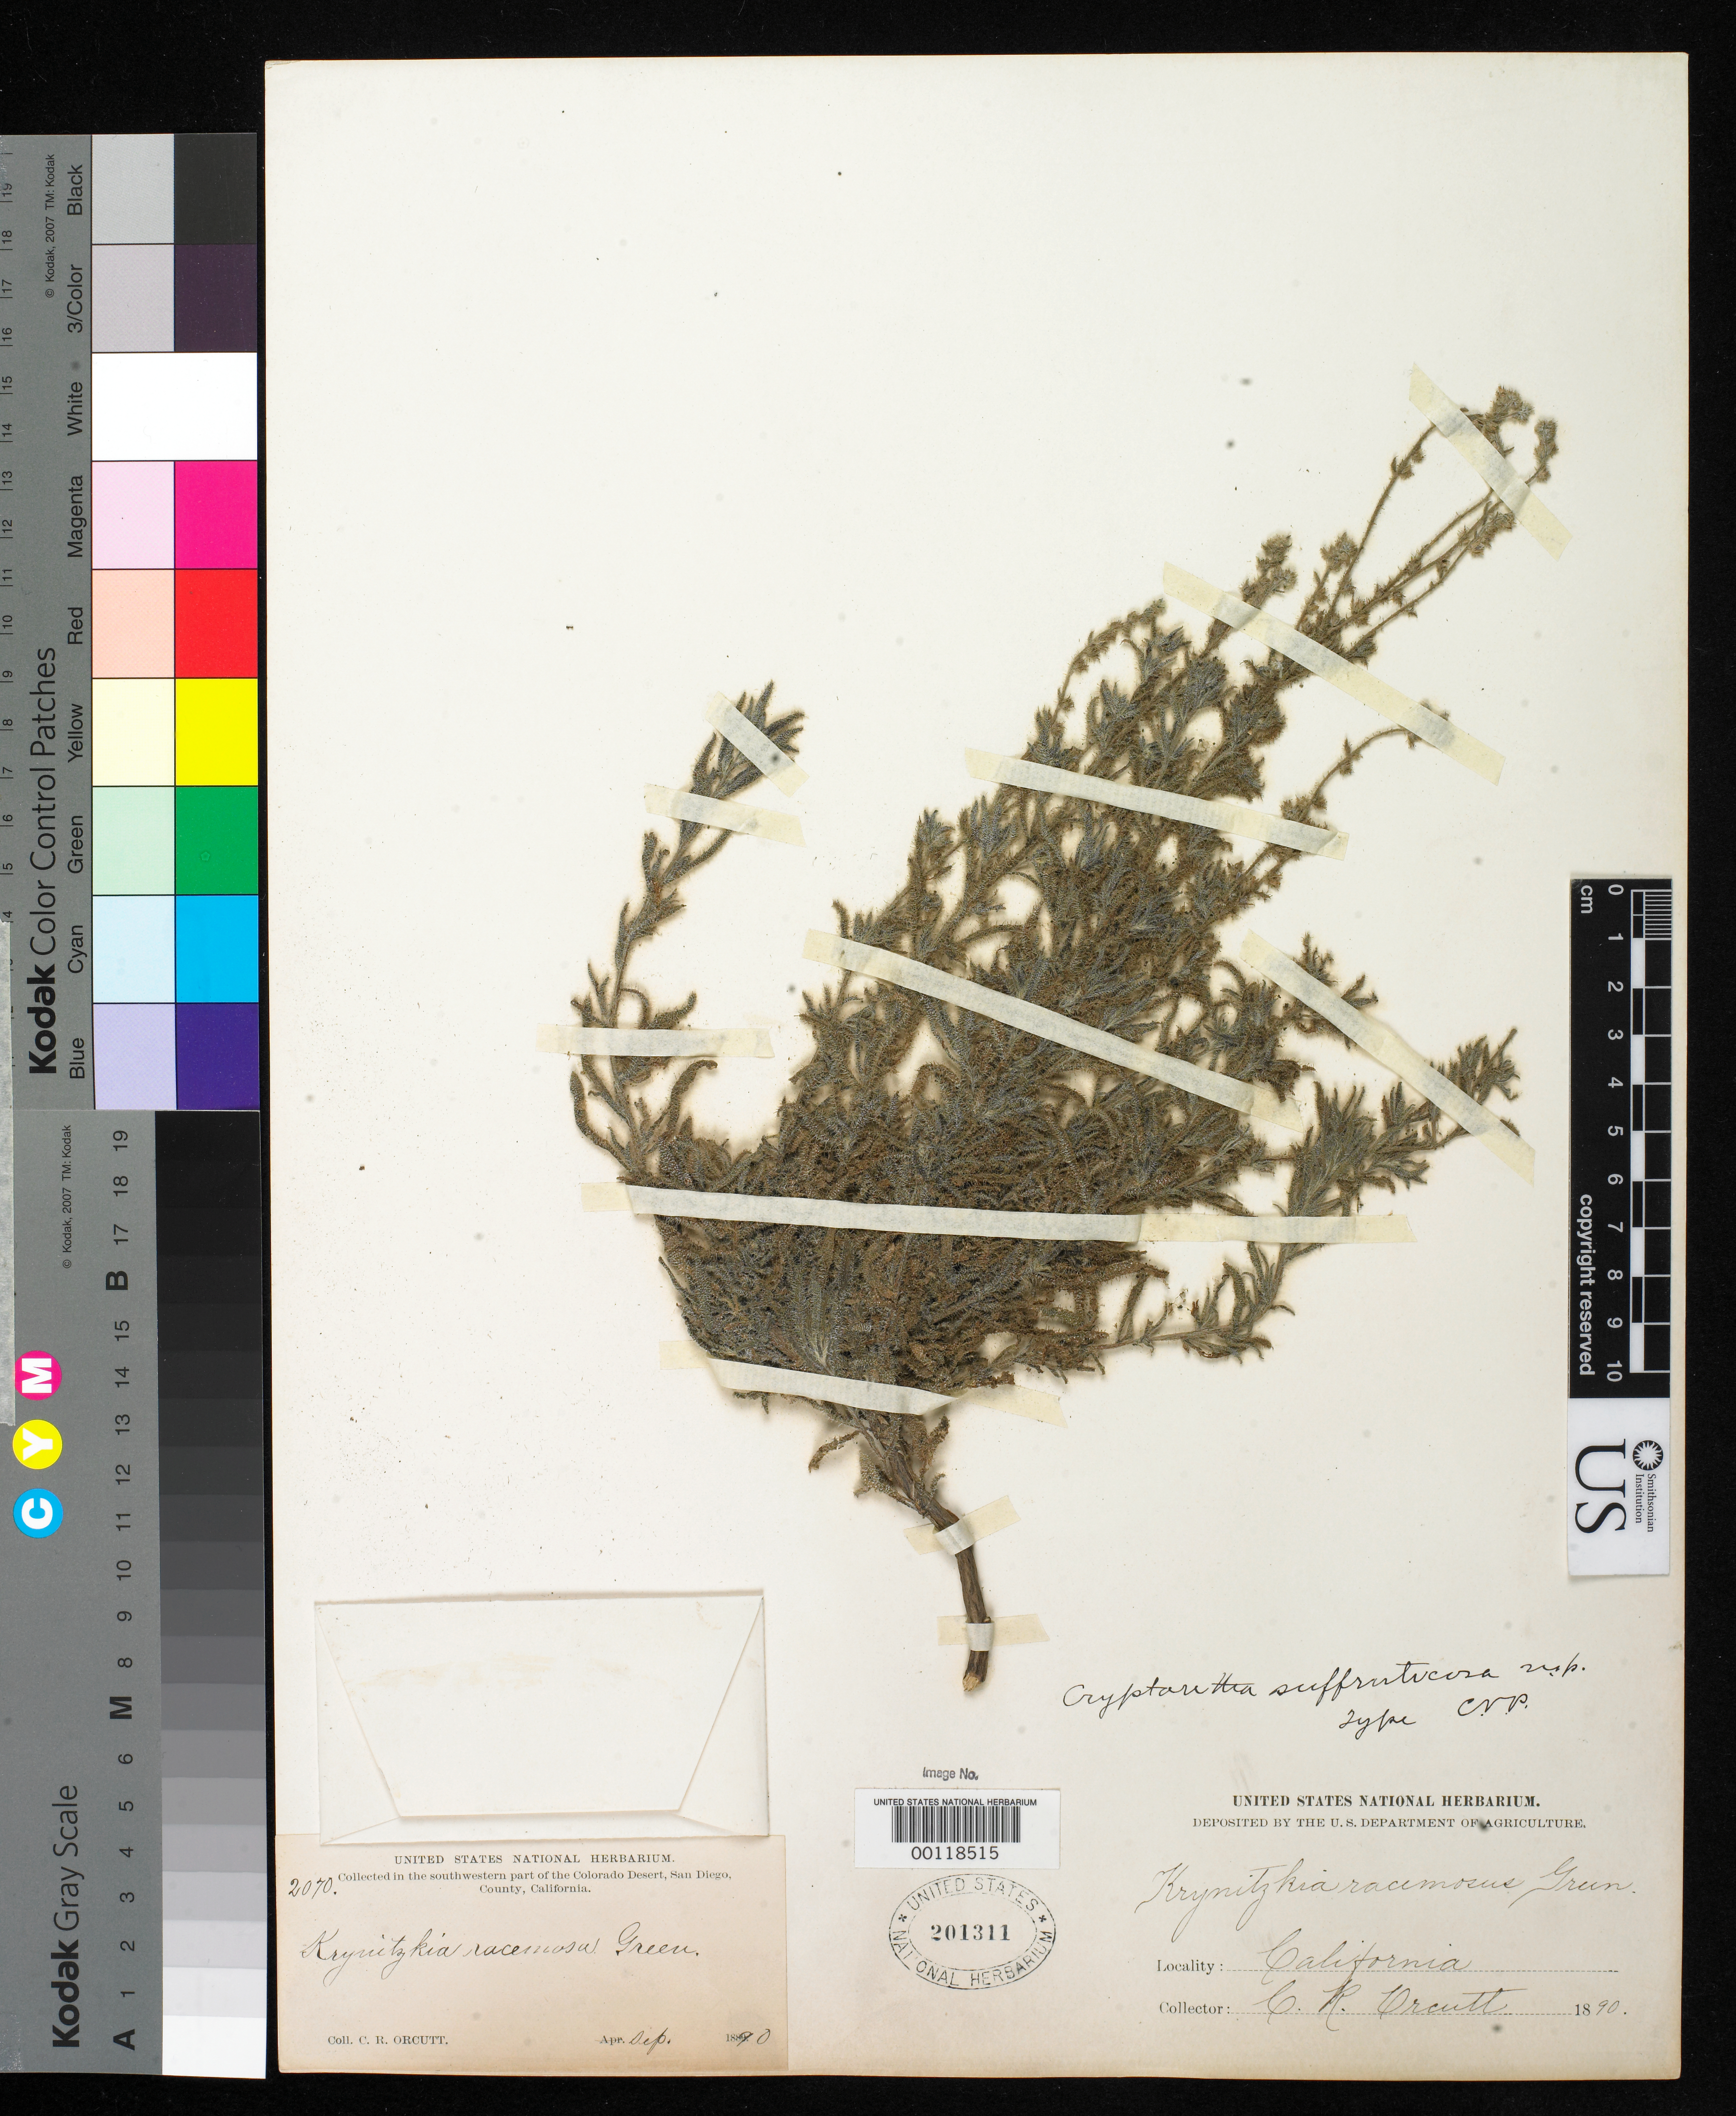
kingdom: Plantae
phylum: Tracheophyta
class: Magnoliopsida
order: Boraginales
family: Boraginaceae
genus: Cryptantha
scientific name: Cryptantha suffruticosa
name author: Piper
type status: Holotype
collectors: C. R. Orcutt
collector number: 2070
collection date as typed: Sep 1890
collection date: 1890-09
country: United States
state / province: California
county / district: San Diego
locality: Camp Muchacho in SW part of Colorado Desert.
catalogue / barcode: US 201311